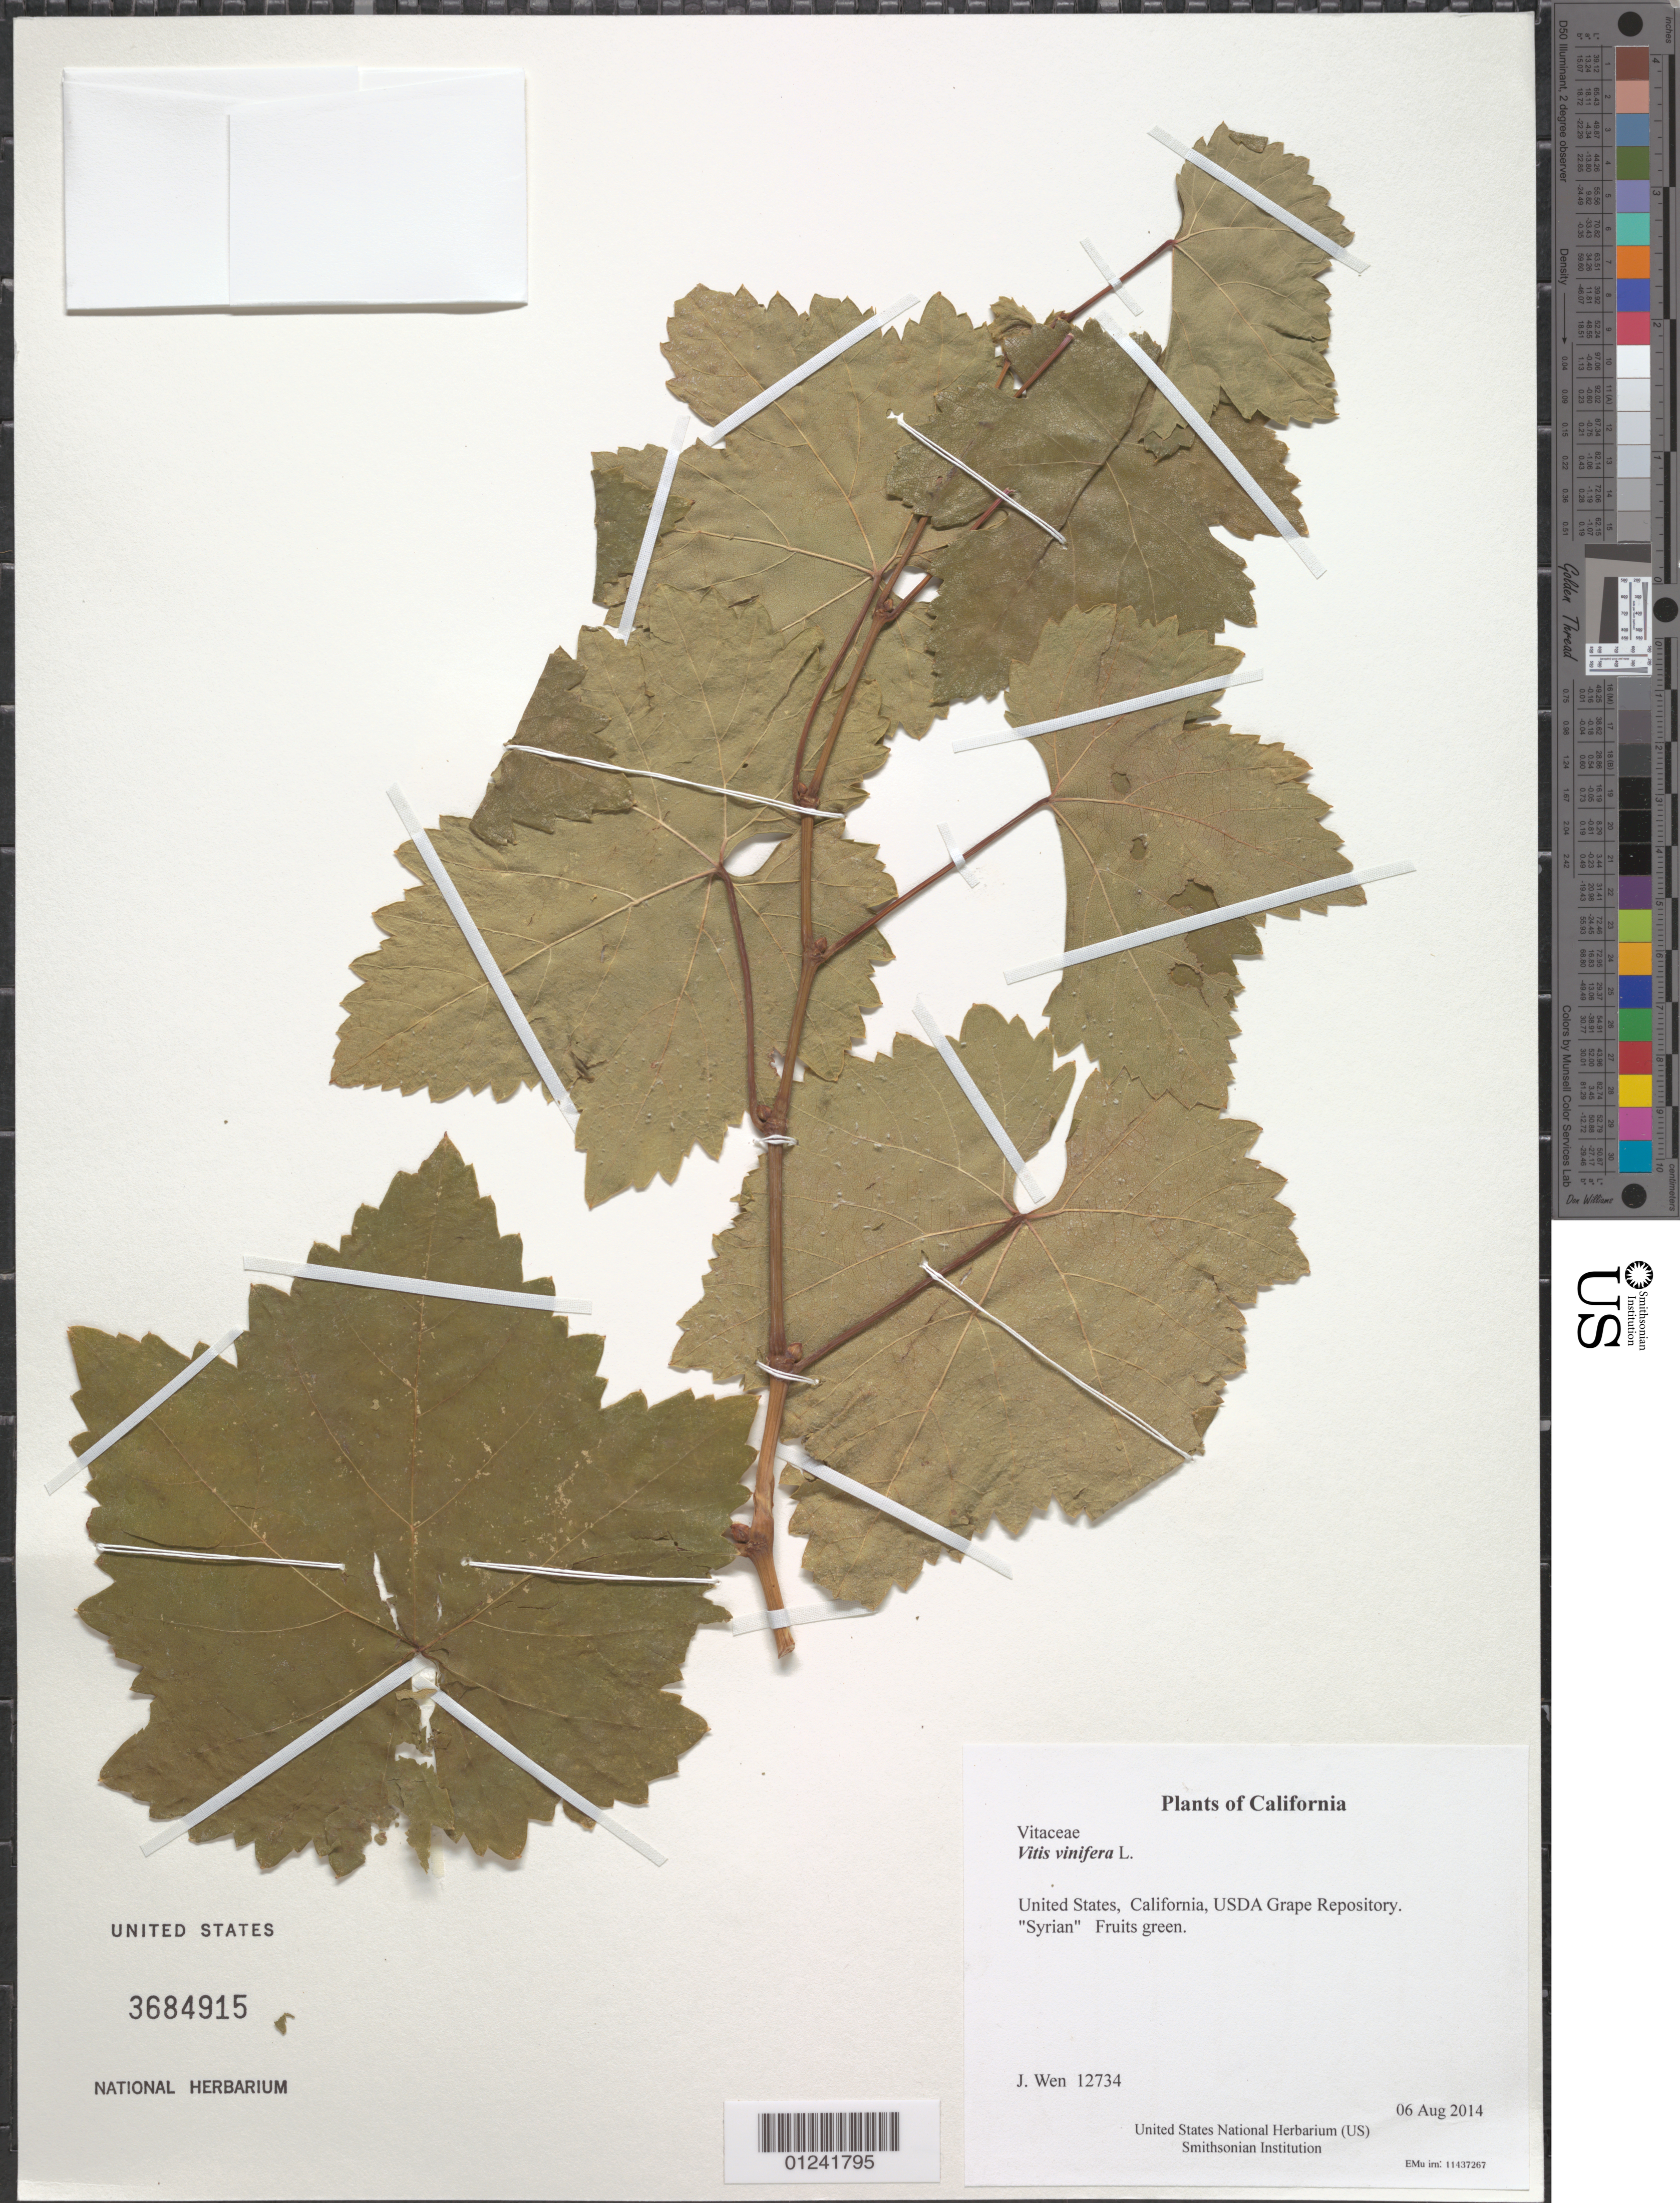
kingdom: Plantae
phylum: Tracheophyta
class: Magnoliopsida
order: Vitales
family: Vitaceae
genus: Vitis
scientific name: Vitis vinifera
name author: L.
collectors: J. Wen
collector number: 12734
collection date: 2014-08-06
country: United States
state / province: California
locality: USDA Grape Repository.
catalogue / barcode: US 3684915